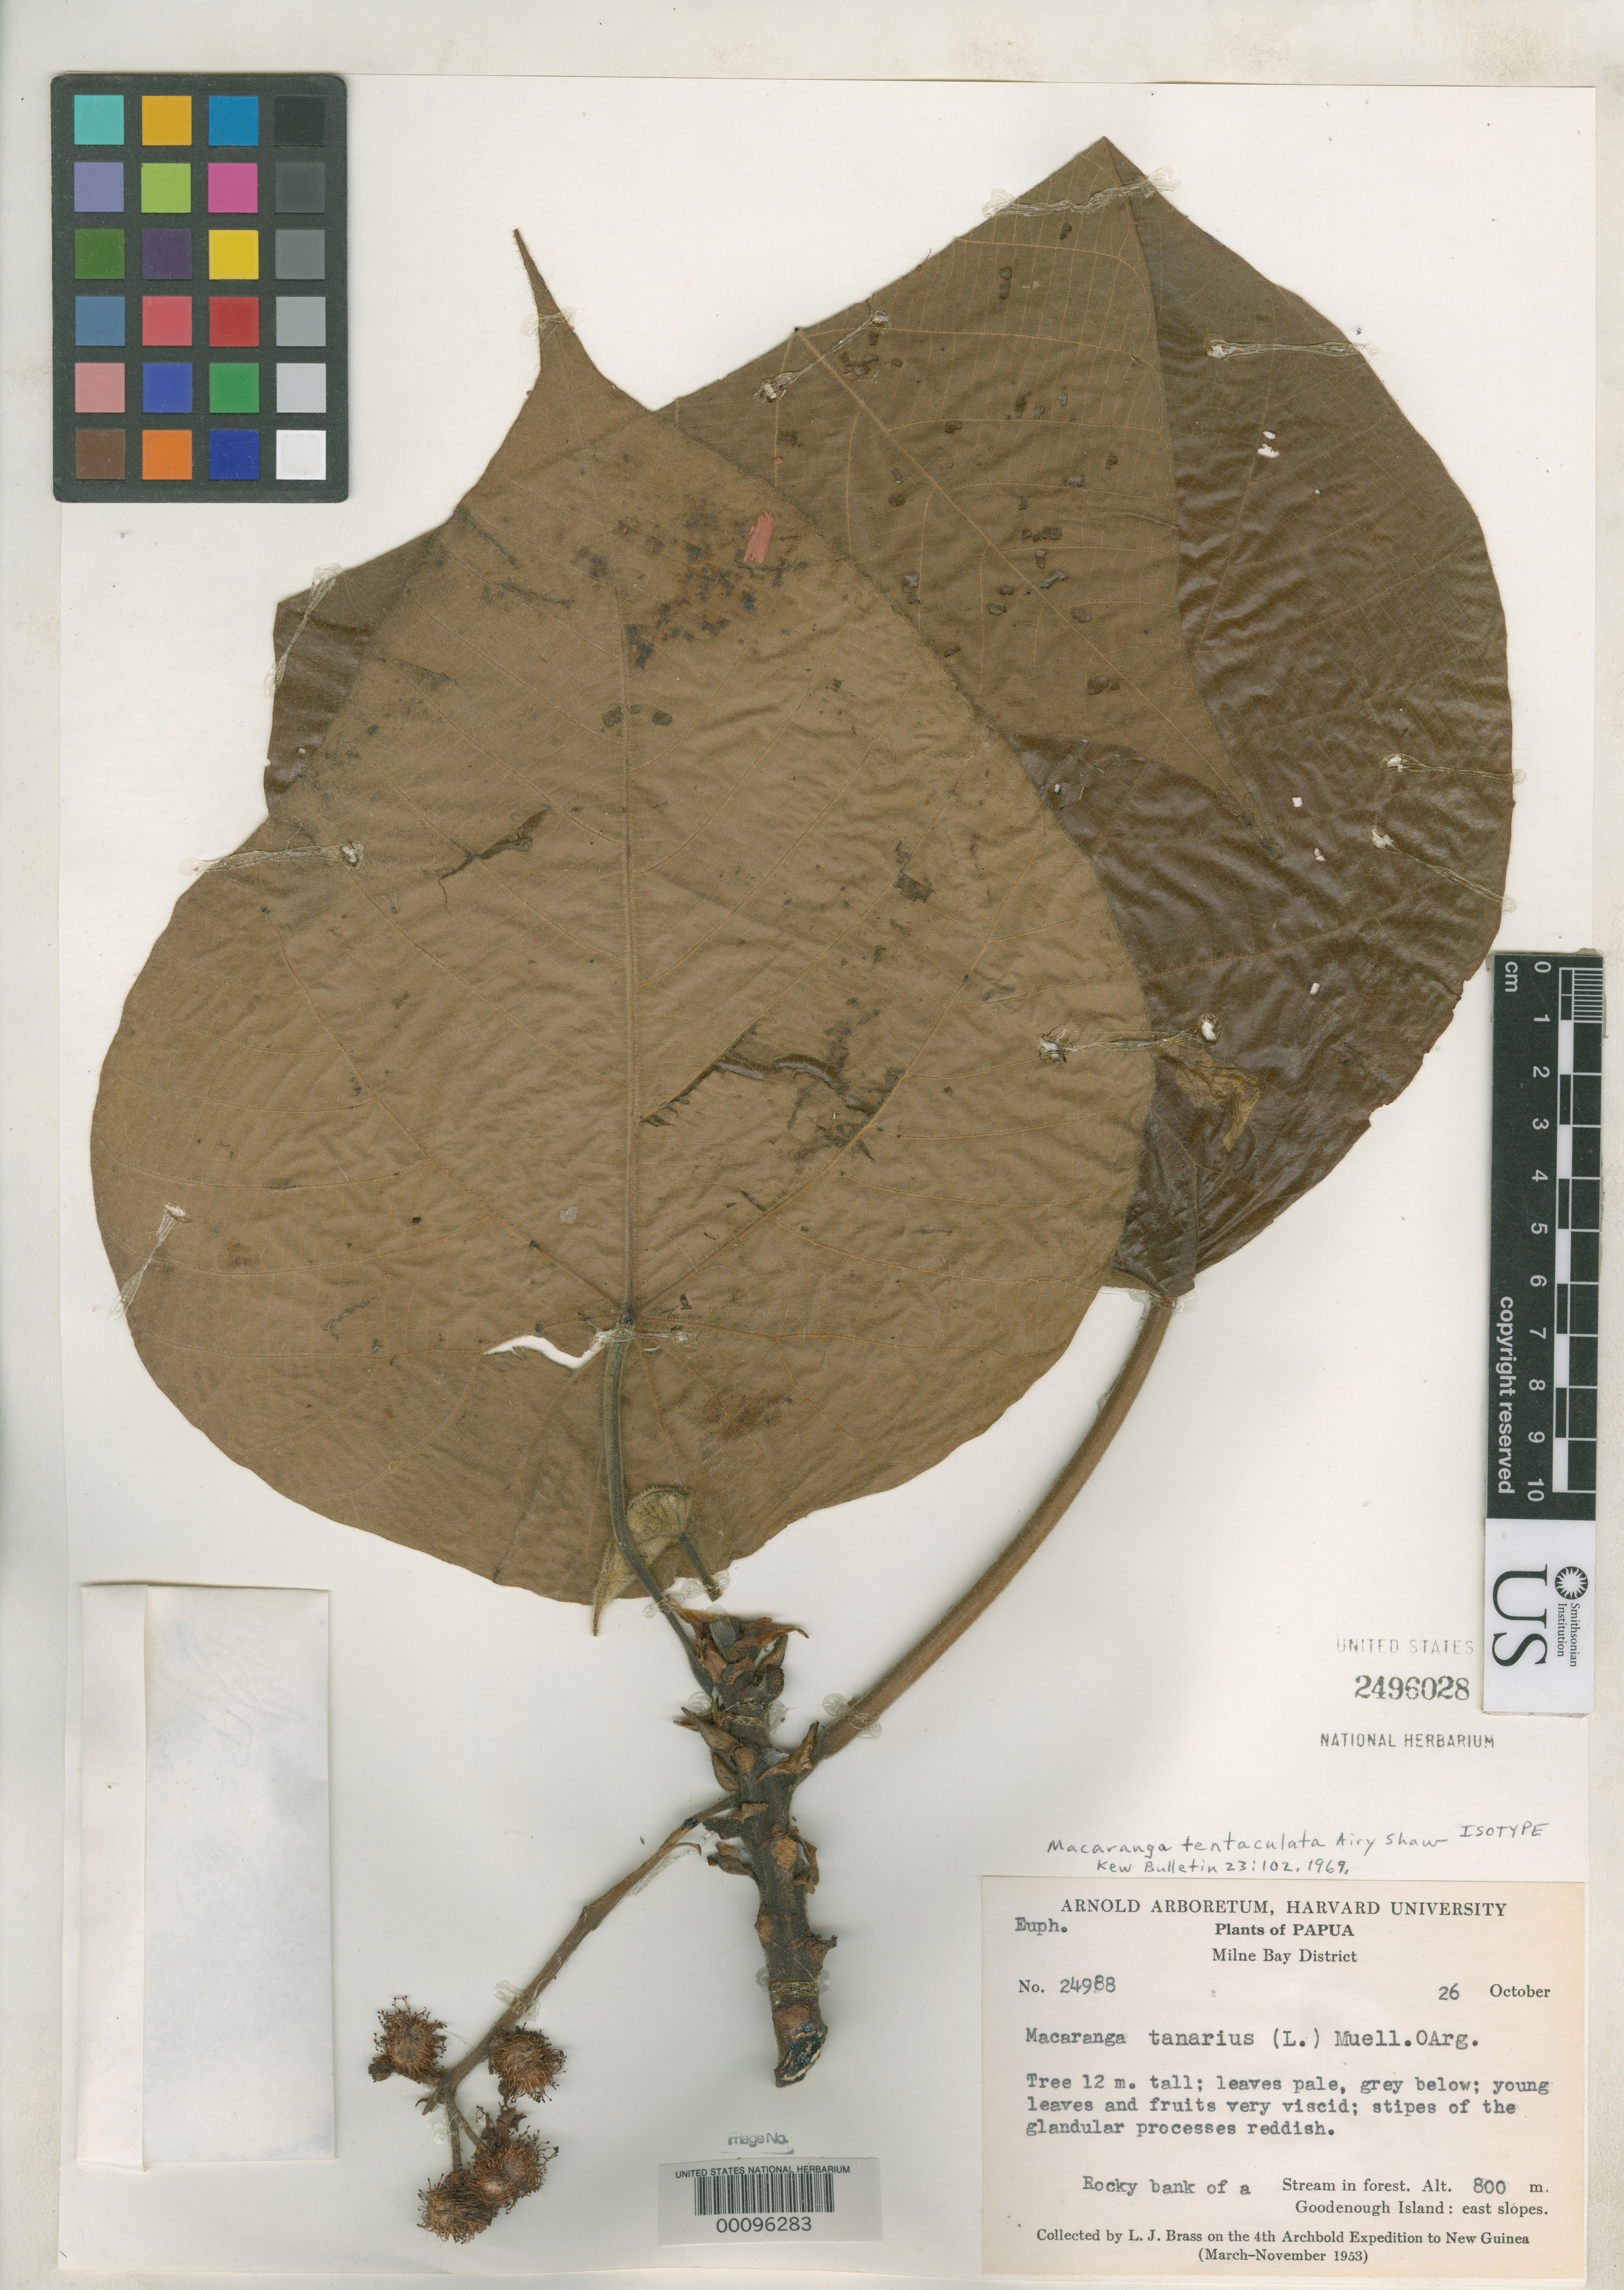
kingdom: Plantae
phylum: Tracheophyta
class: Magnoliopsida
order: Malpighiales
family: Euphorbiaceae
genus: Macaranga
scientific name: Macaranga tentaculata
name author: Airy Shaw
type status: Isotype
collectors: L. J. Brass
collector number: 24988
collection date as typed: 26 Oct 1953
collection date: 1953-10-26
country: Papua New Guinea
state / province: Milne Bay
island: New Guinea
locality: Goodenough Island.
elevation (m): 800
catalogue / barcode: US 2496028